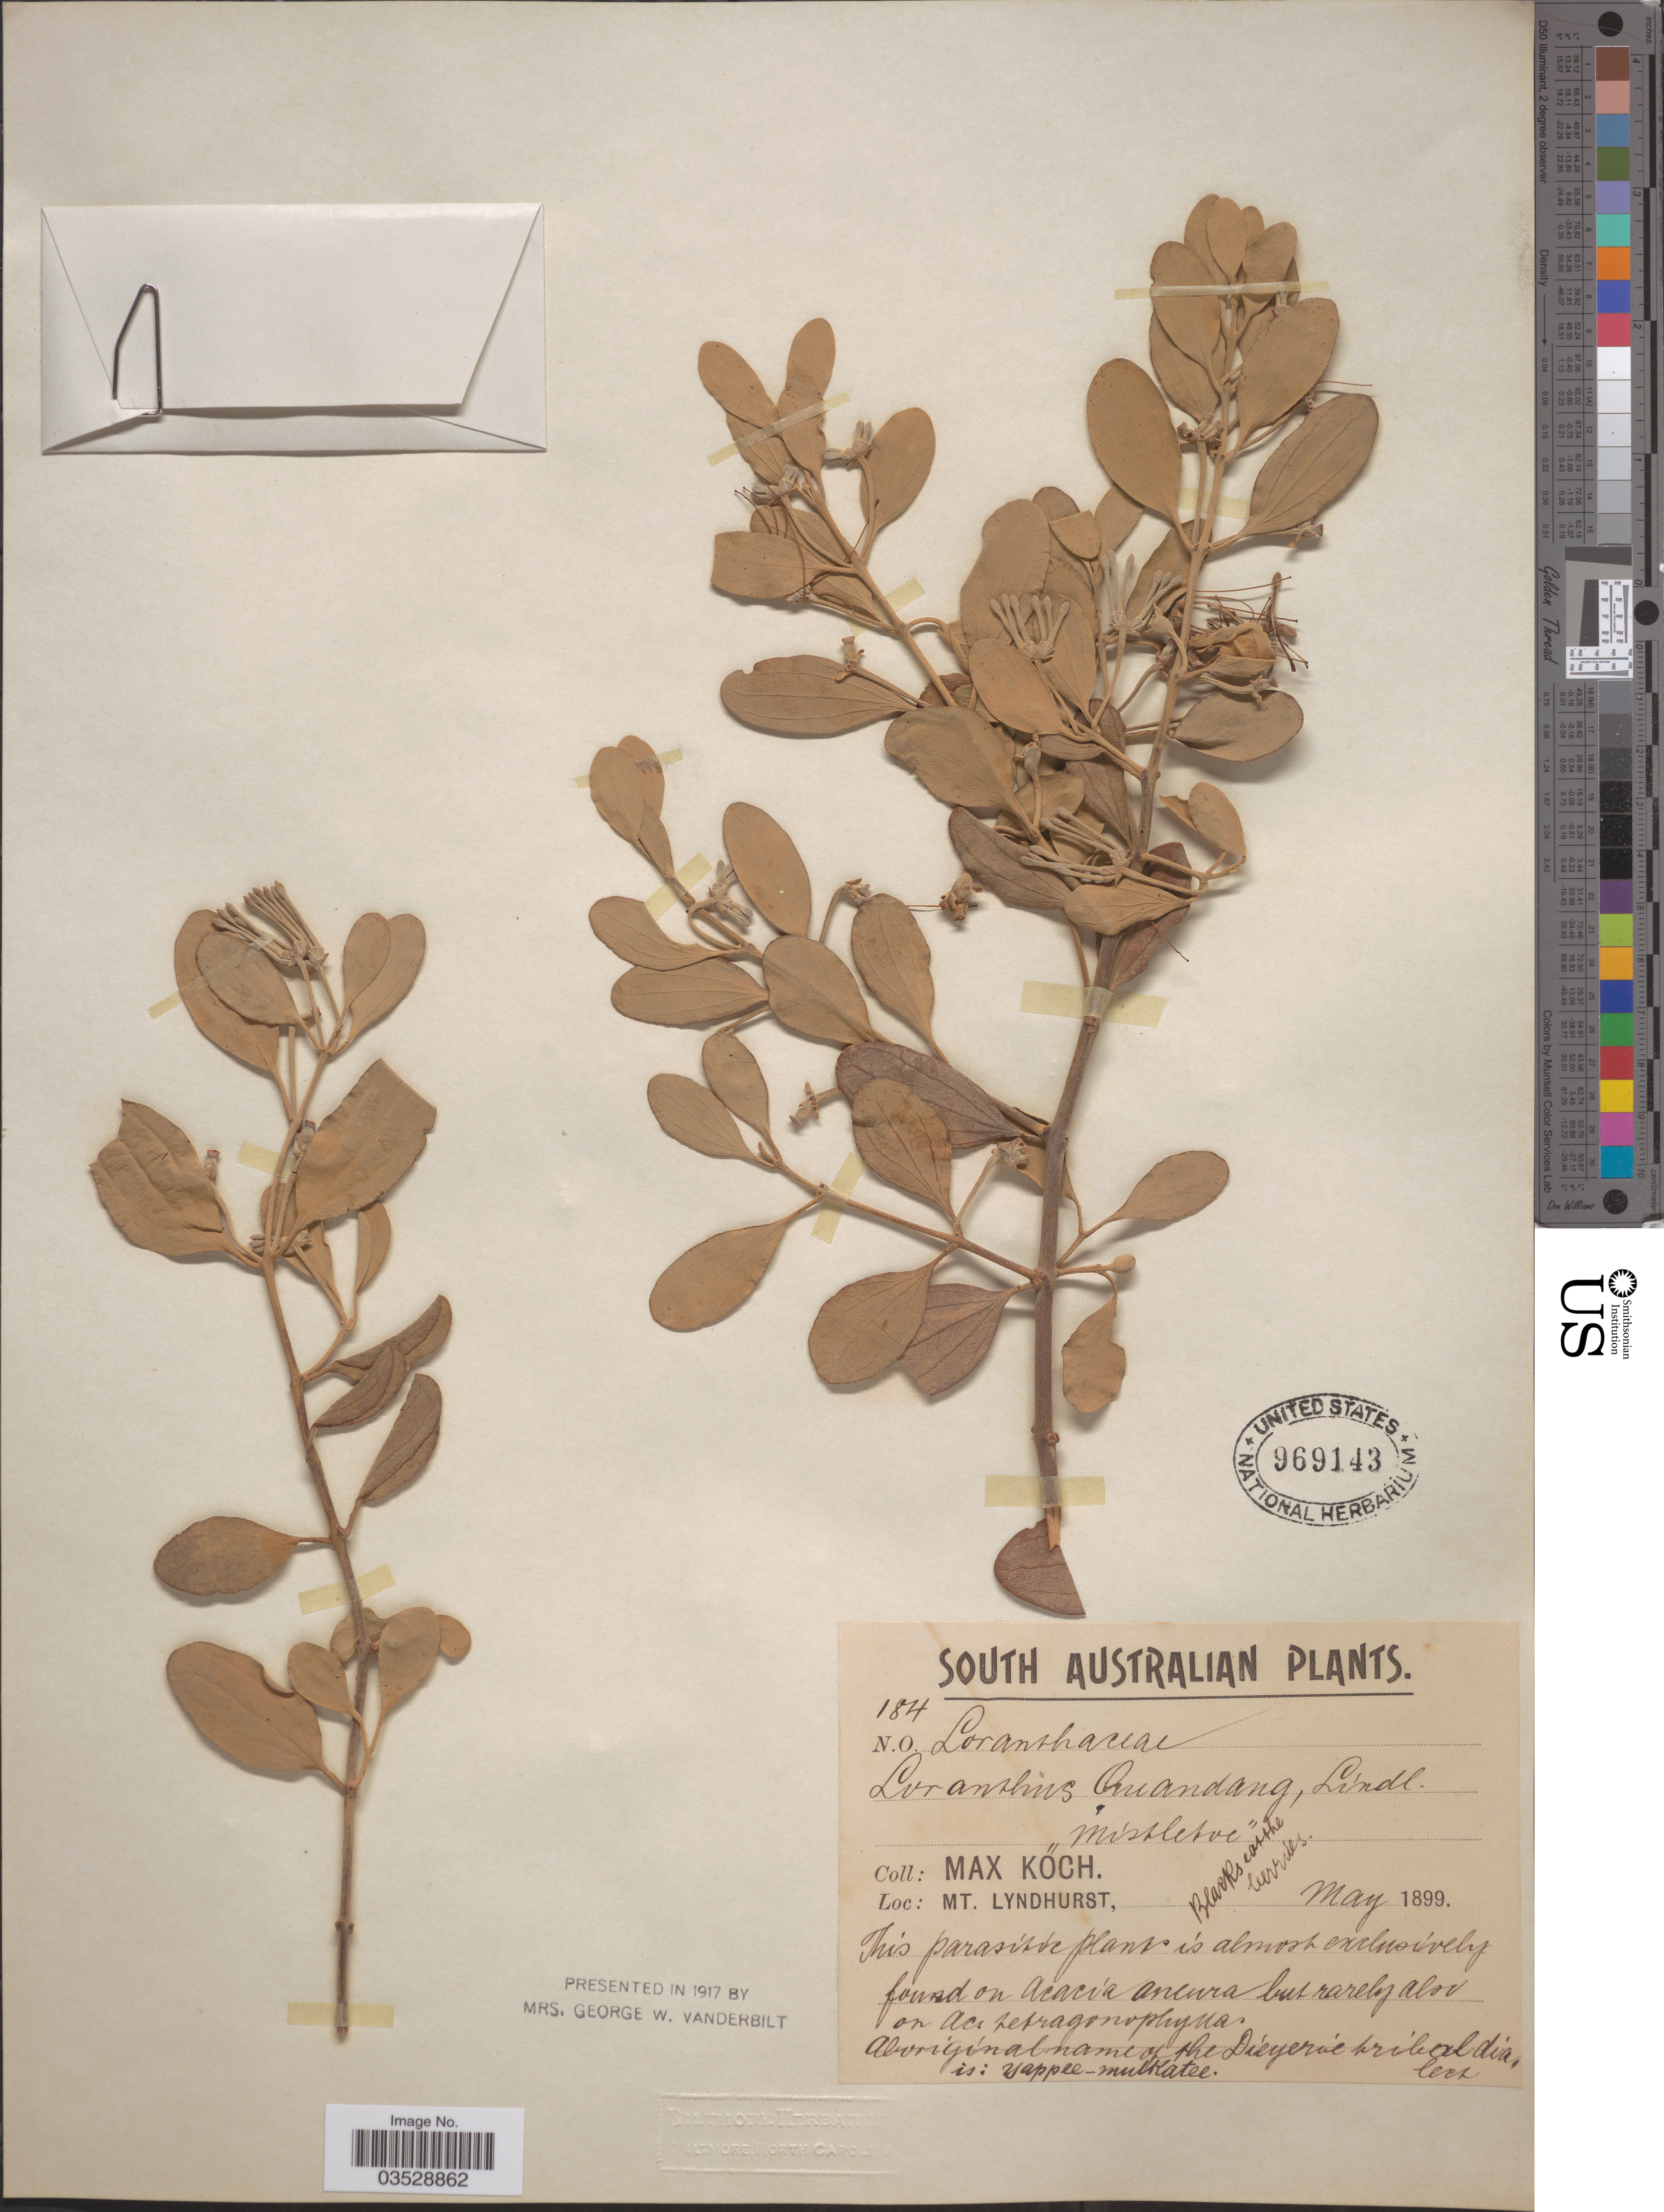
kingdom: Plantae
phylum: Tracheophyta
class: Magnoliopsida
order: Santalales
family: Loranthaceae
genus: Amyema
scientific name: Amyema quandang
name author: (Lindl.) Tiegh.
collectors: M. Koch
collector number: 184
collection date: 1899-05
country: Australia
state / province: South Australia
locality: Mt. Lyndhurst.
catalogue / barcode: US 969143